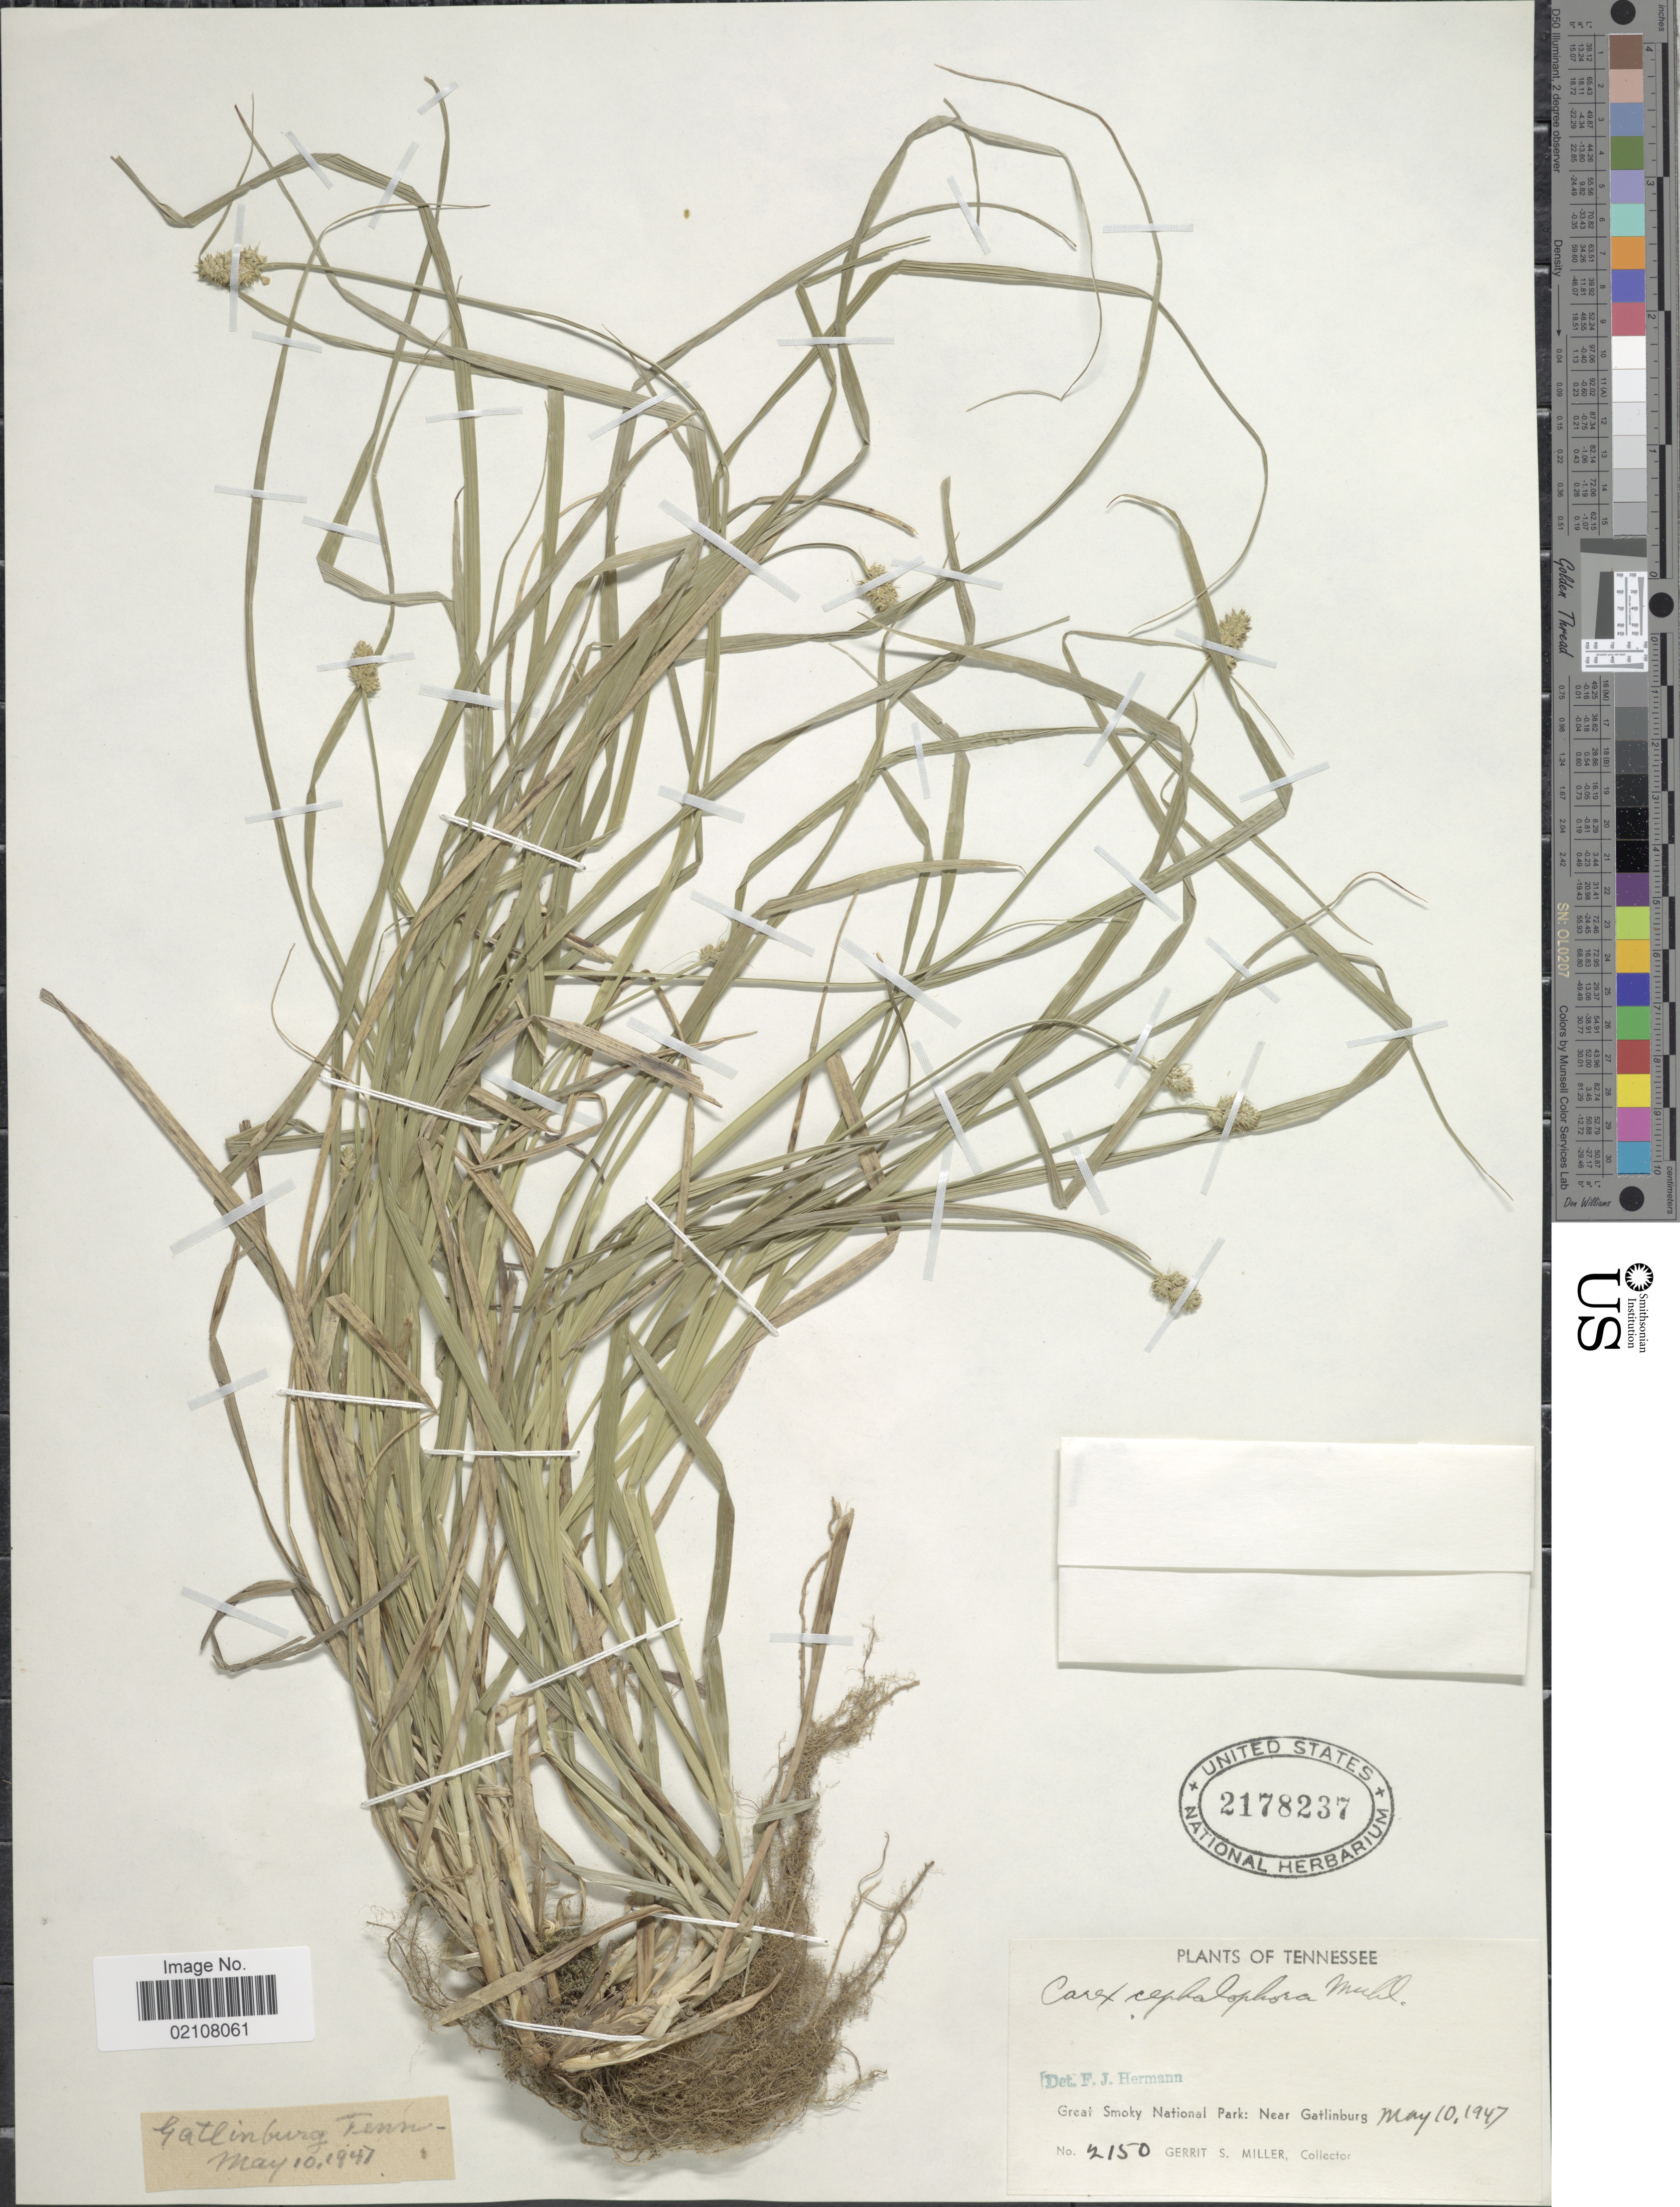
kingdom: Plantae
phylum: Tracheophyta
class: Liliopsida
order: Poales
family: Cyperaceae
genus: Carex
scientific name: Carex cephalophora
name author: Muhl. ex Willd.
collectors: G. S. Miller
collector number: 2150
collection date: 1947-05-10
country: United States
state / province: Tennessee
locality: Great Smokey National Park: near Gatlinburg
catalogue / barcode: US 2178237